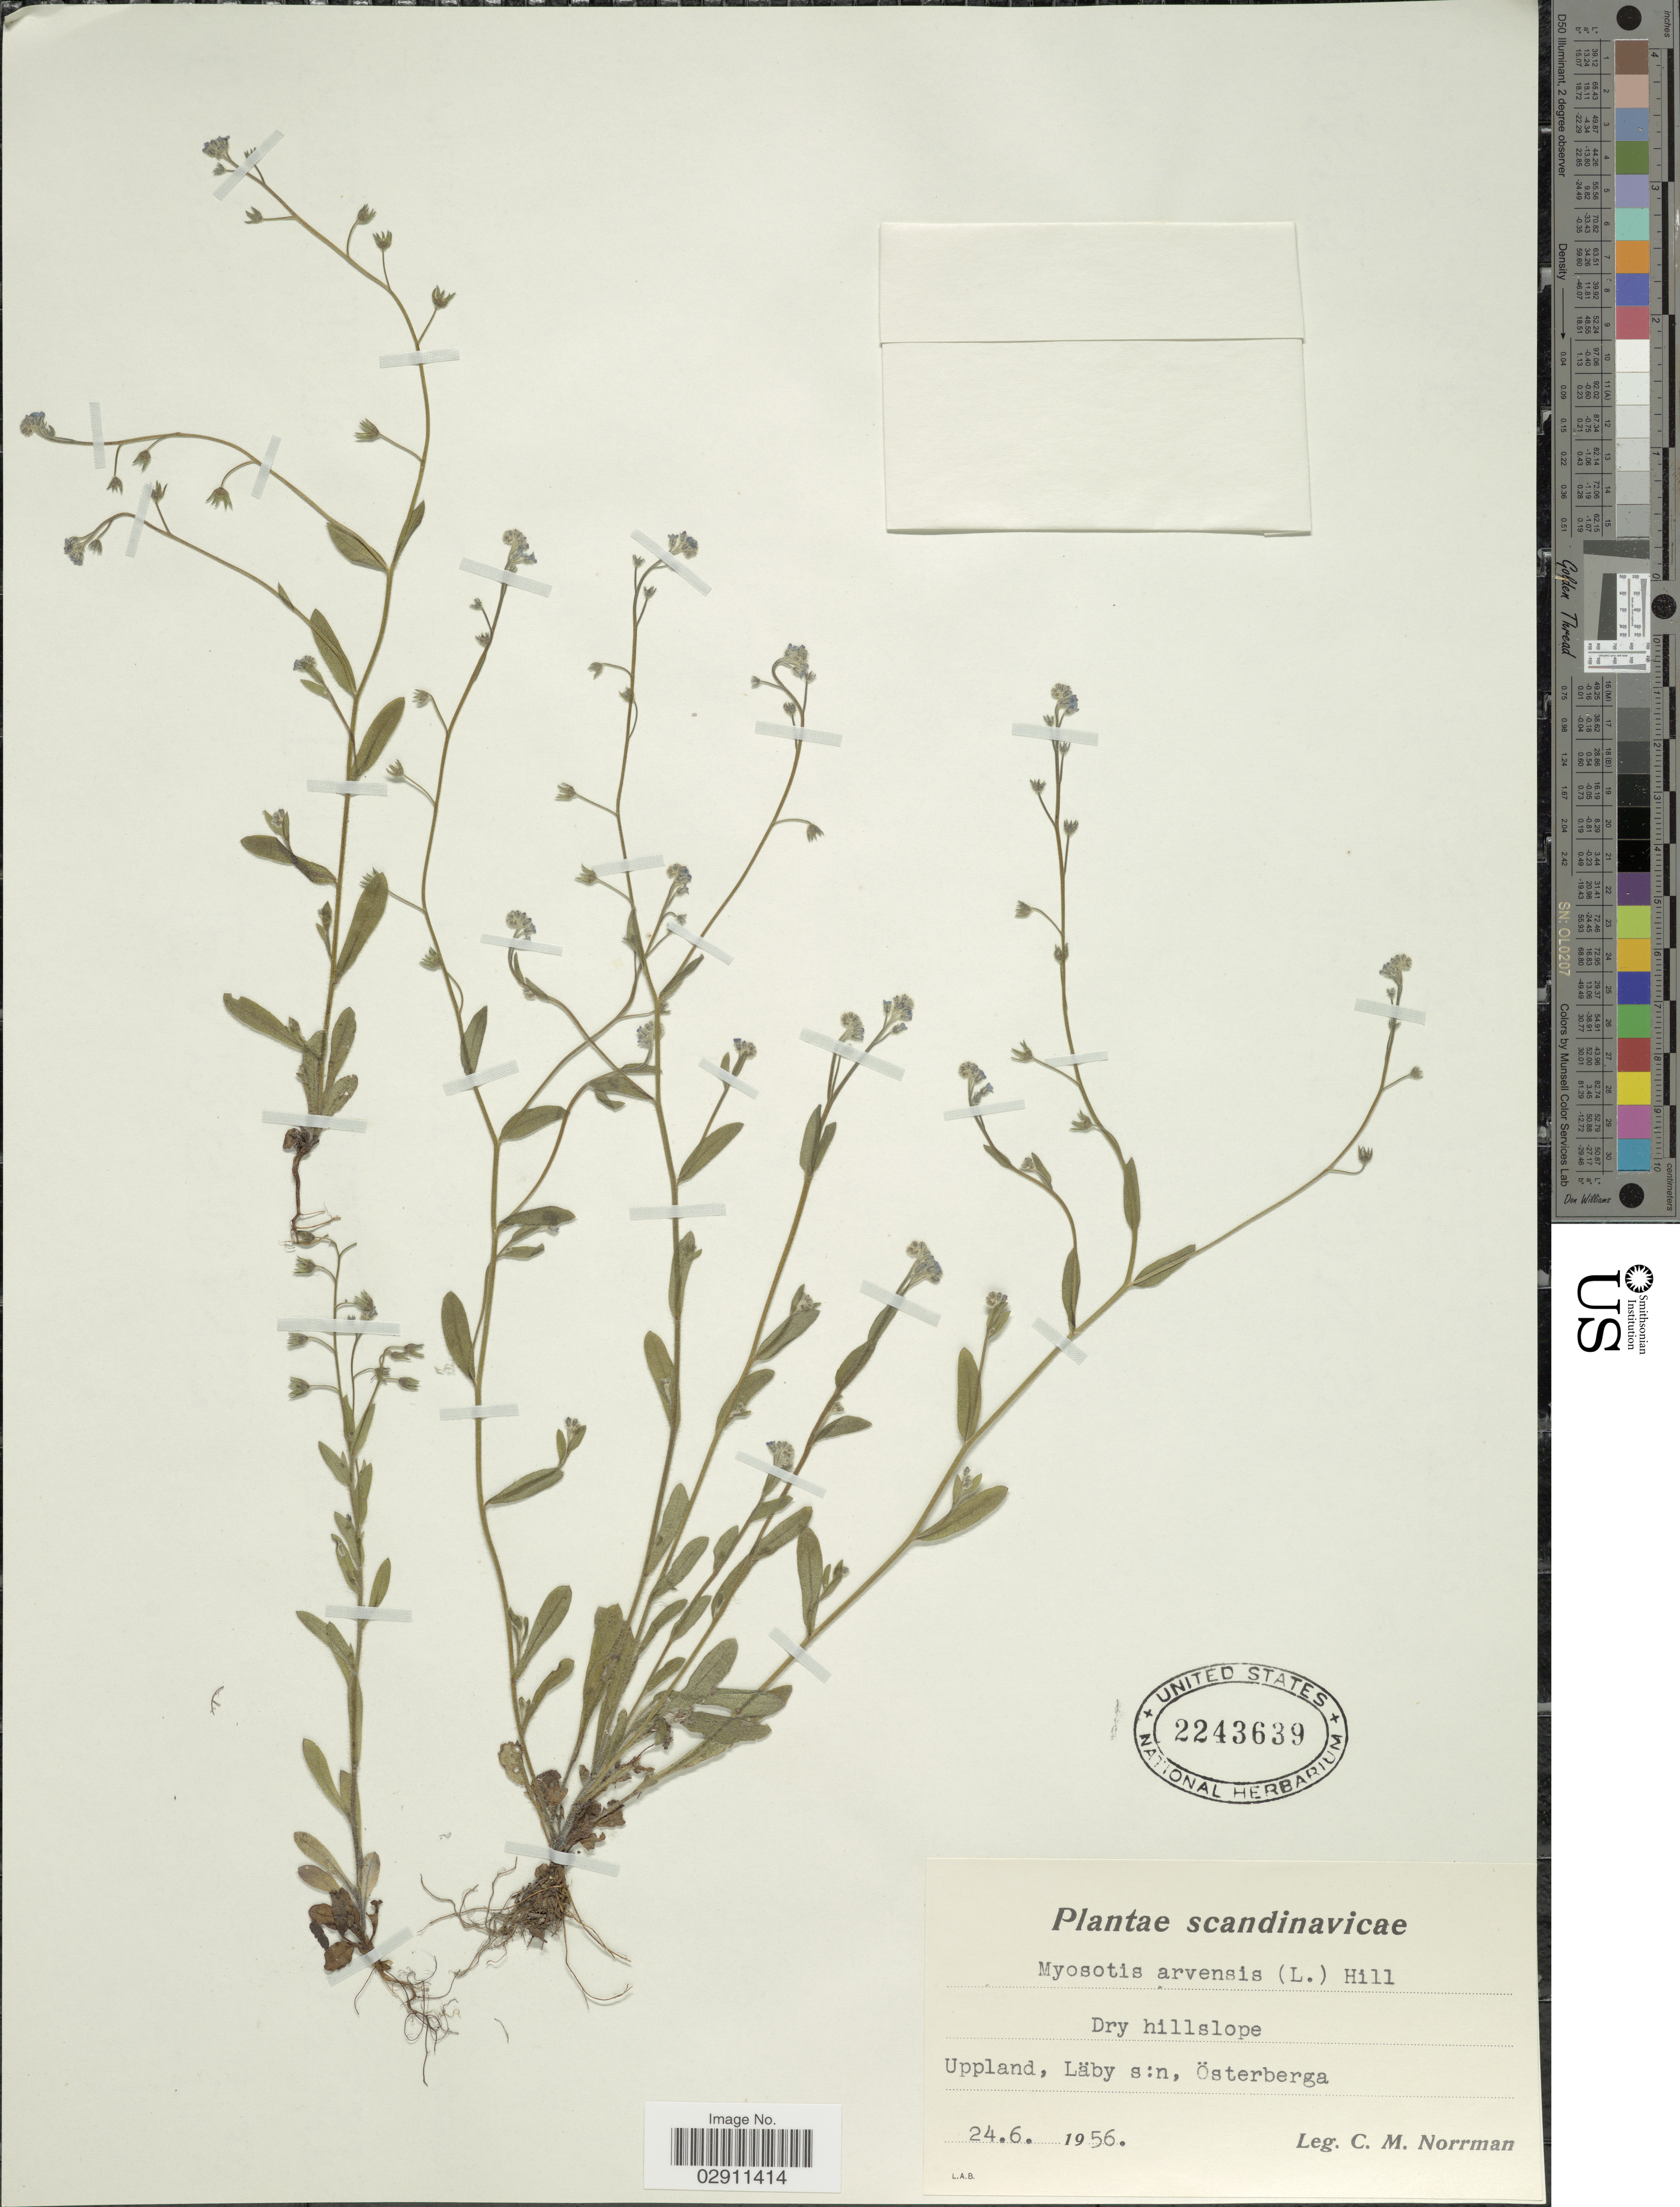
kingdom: Plantae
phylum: Tracheophyta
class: Magnoliopsida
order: Boraginales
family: Boraginaceae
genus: Myosotis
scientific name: Myosotis arvensis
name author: (L.) Hill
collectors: C. Norrman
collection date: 1956-06-24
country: Sweden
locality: Scandinavicae, Uppland, Läby s:n, Österberga.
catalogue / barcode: US 2243639